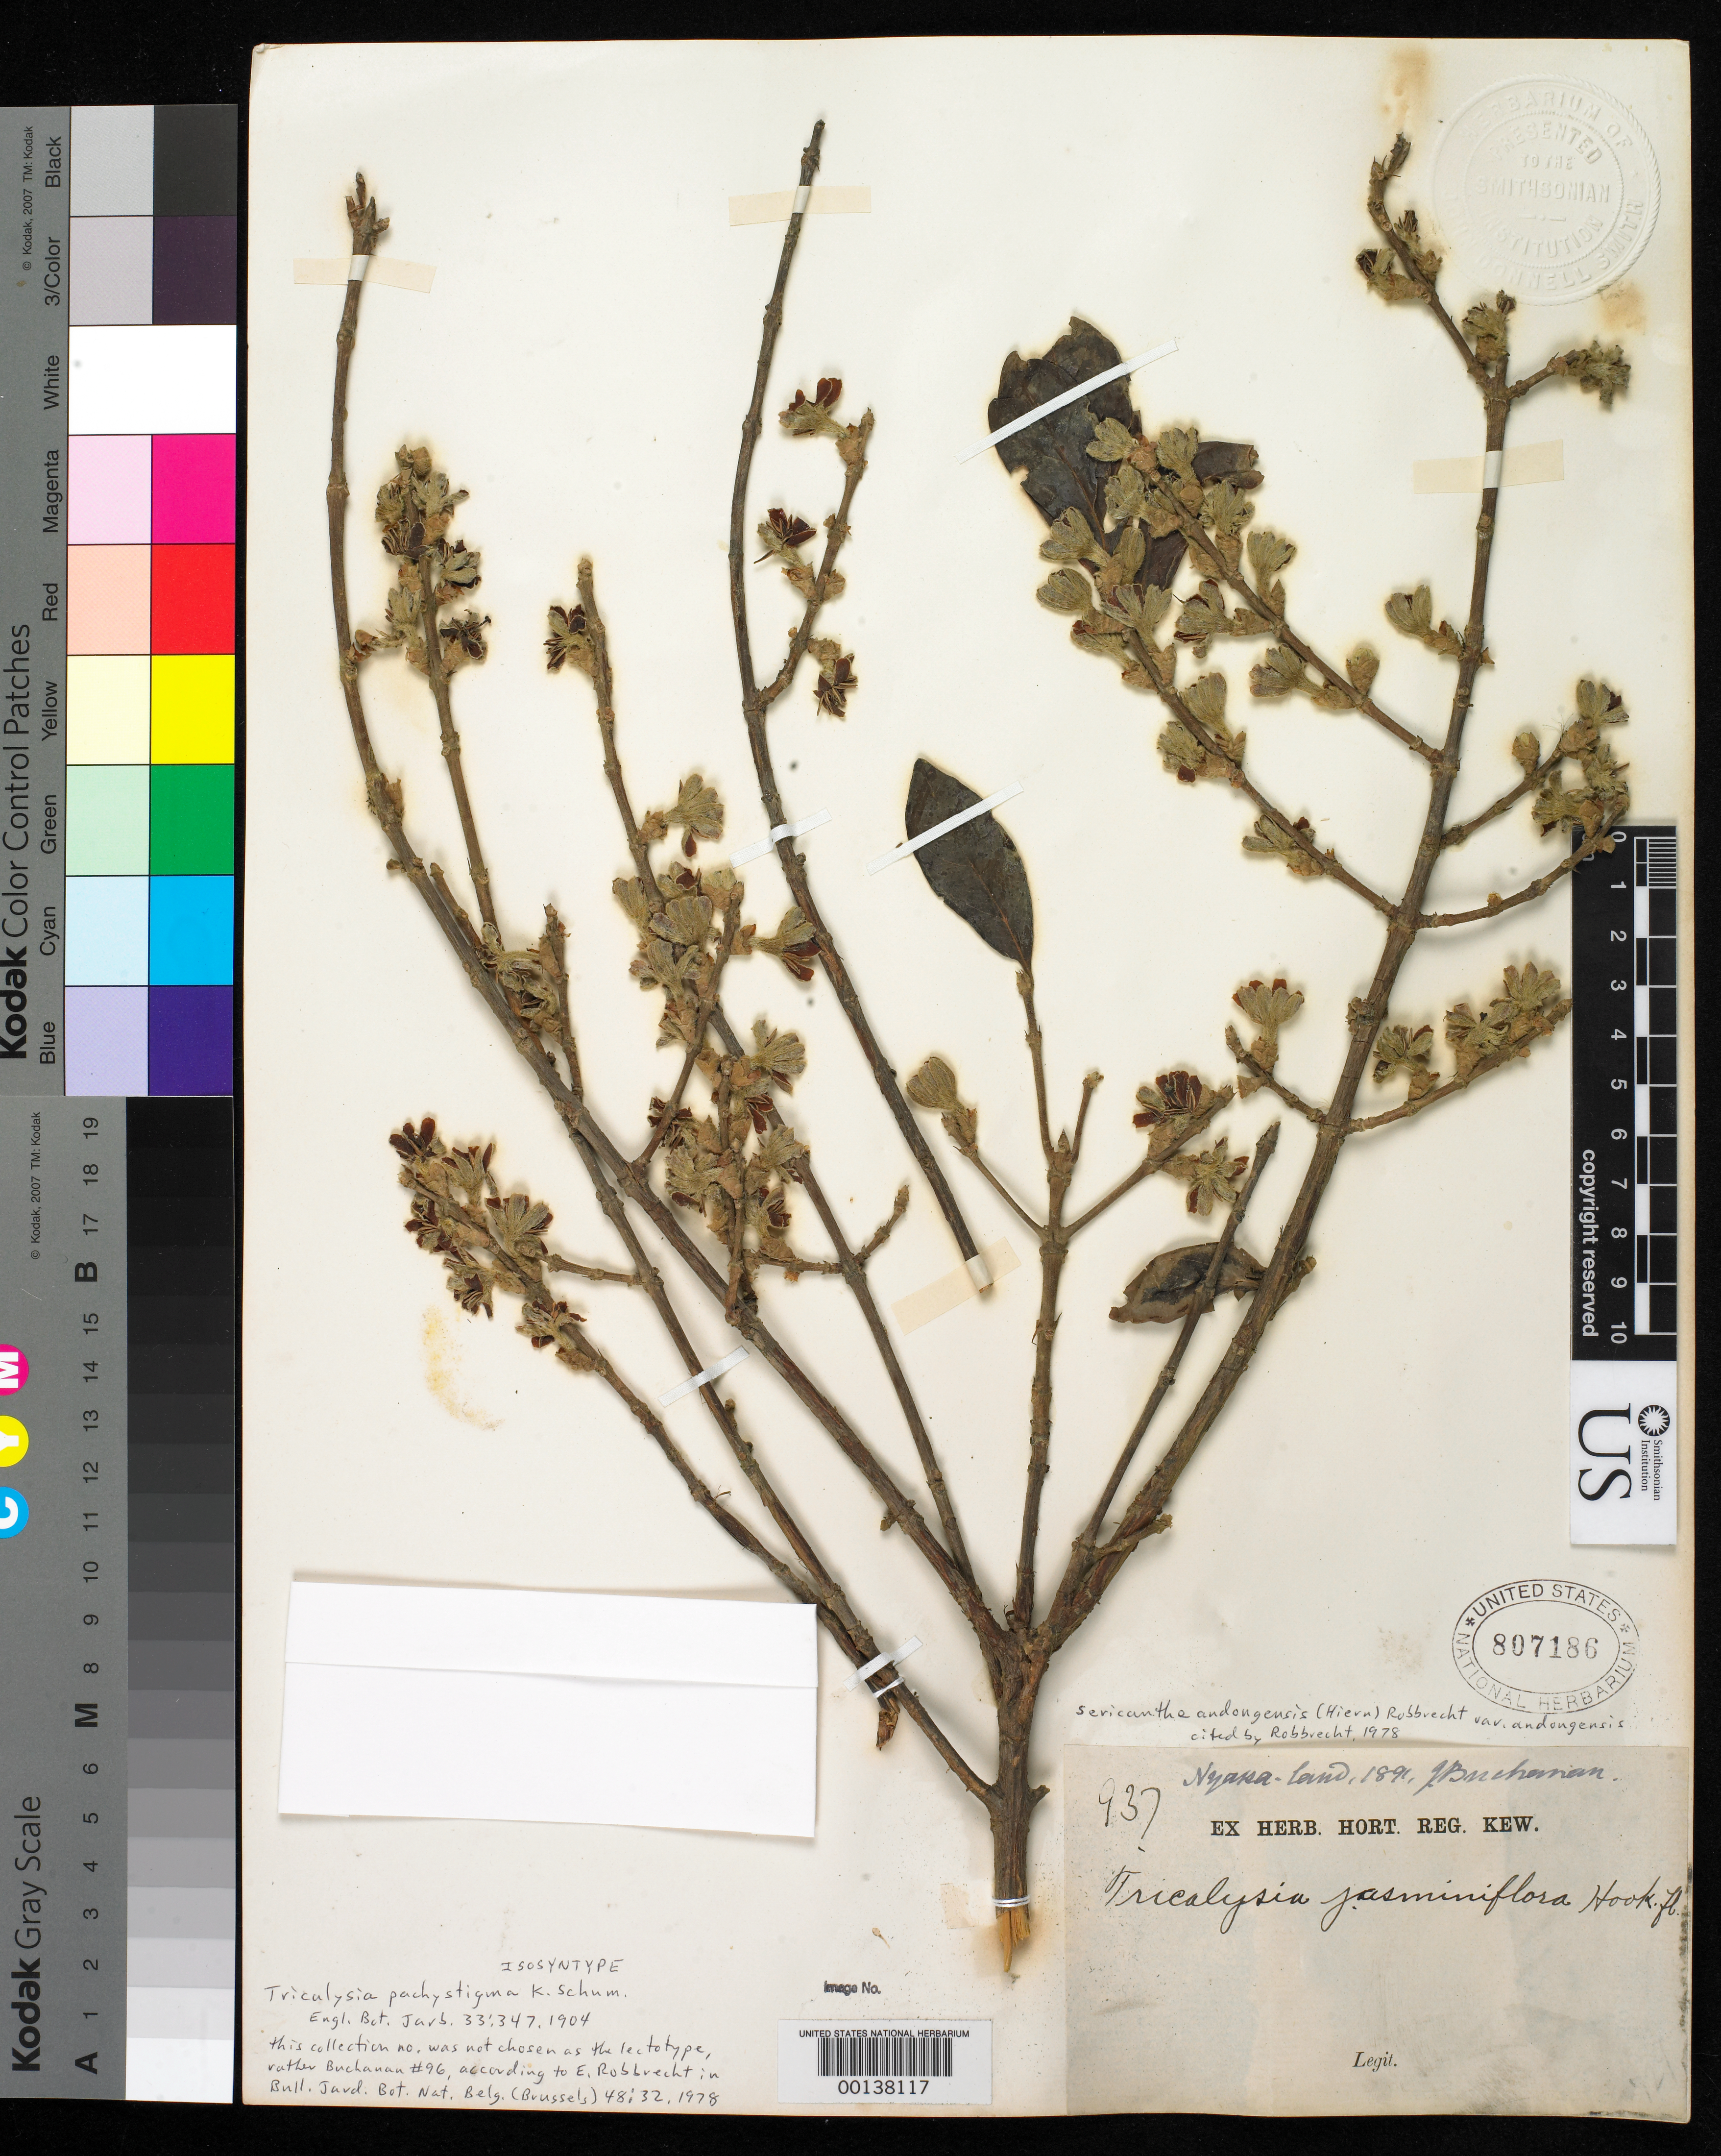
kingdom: Plantae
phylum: Tracheophyta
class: Magnoliopsida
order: Gentianales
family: Rubiaceae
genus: Tricalysia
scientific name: Tricalysia pachystigma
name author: K. Schum. in Engl.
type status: Isosyntype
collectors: J. Buchanan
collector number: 937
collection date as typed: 1891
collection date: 1891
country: Malawi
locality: Nyassa-land.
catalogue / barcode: US 807186